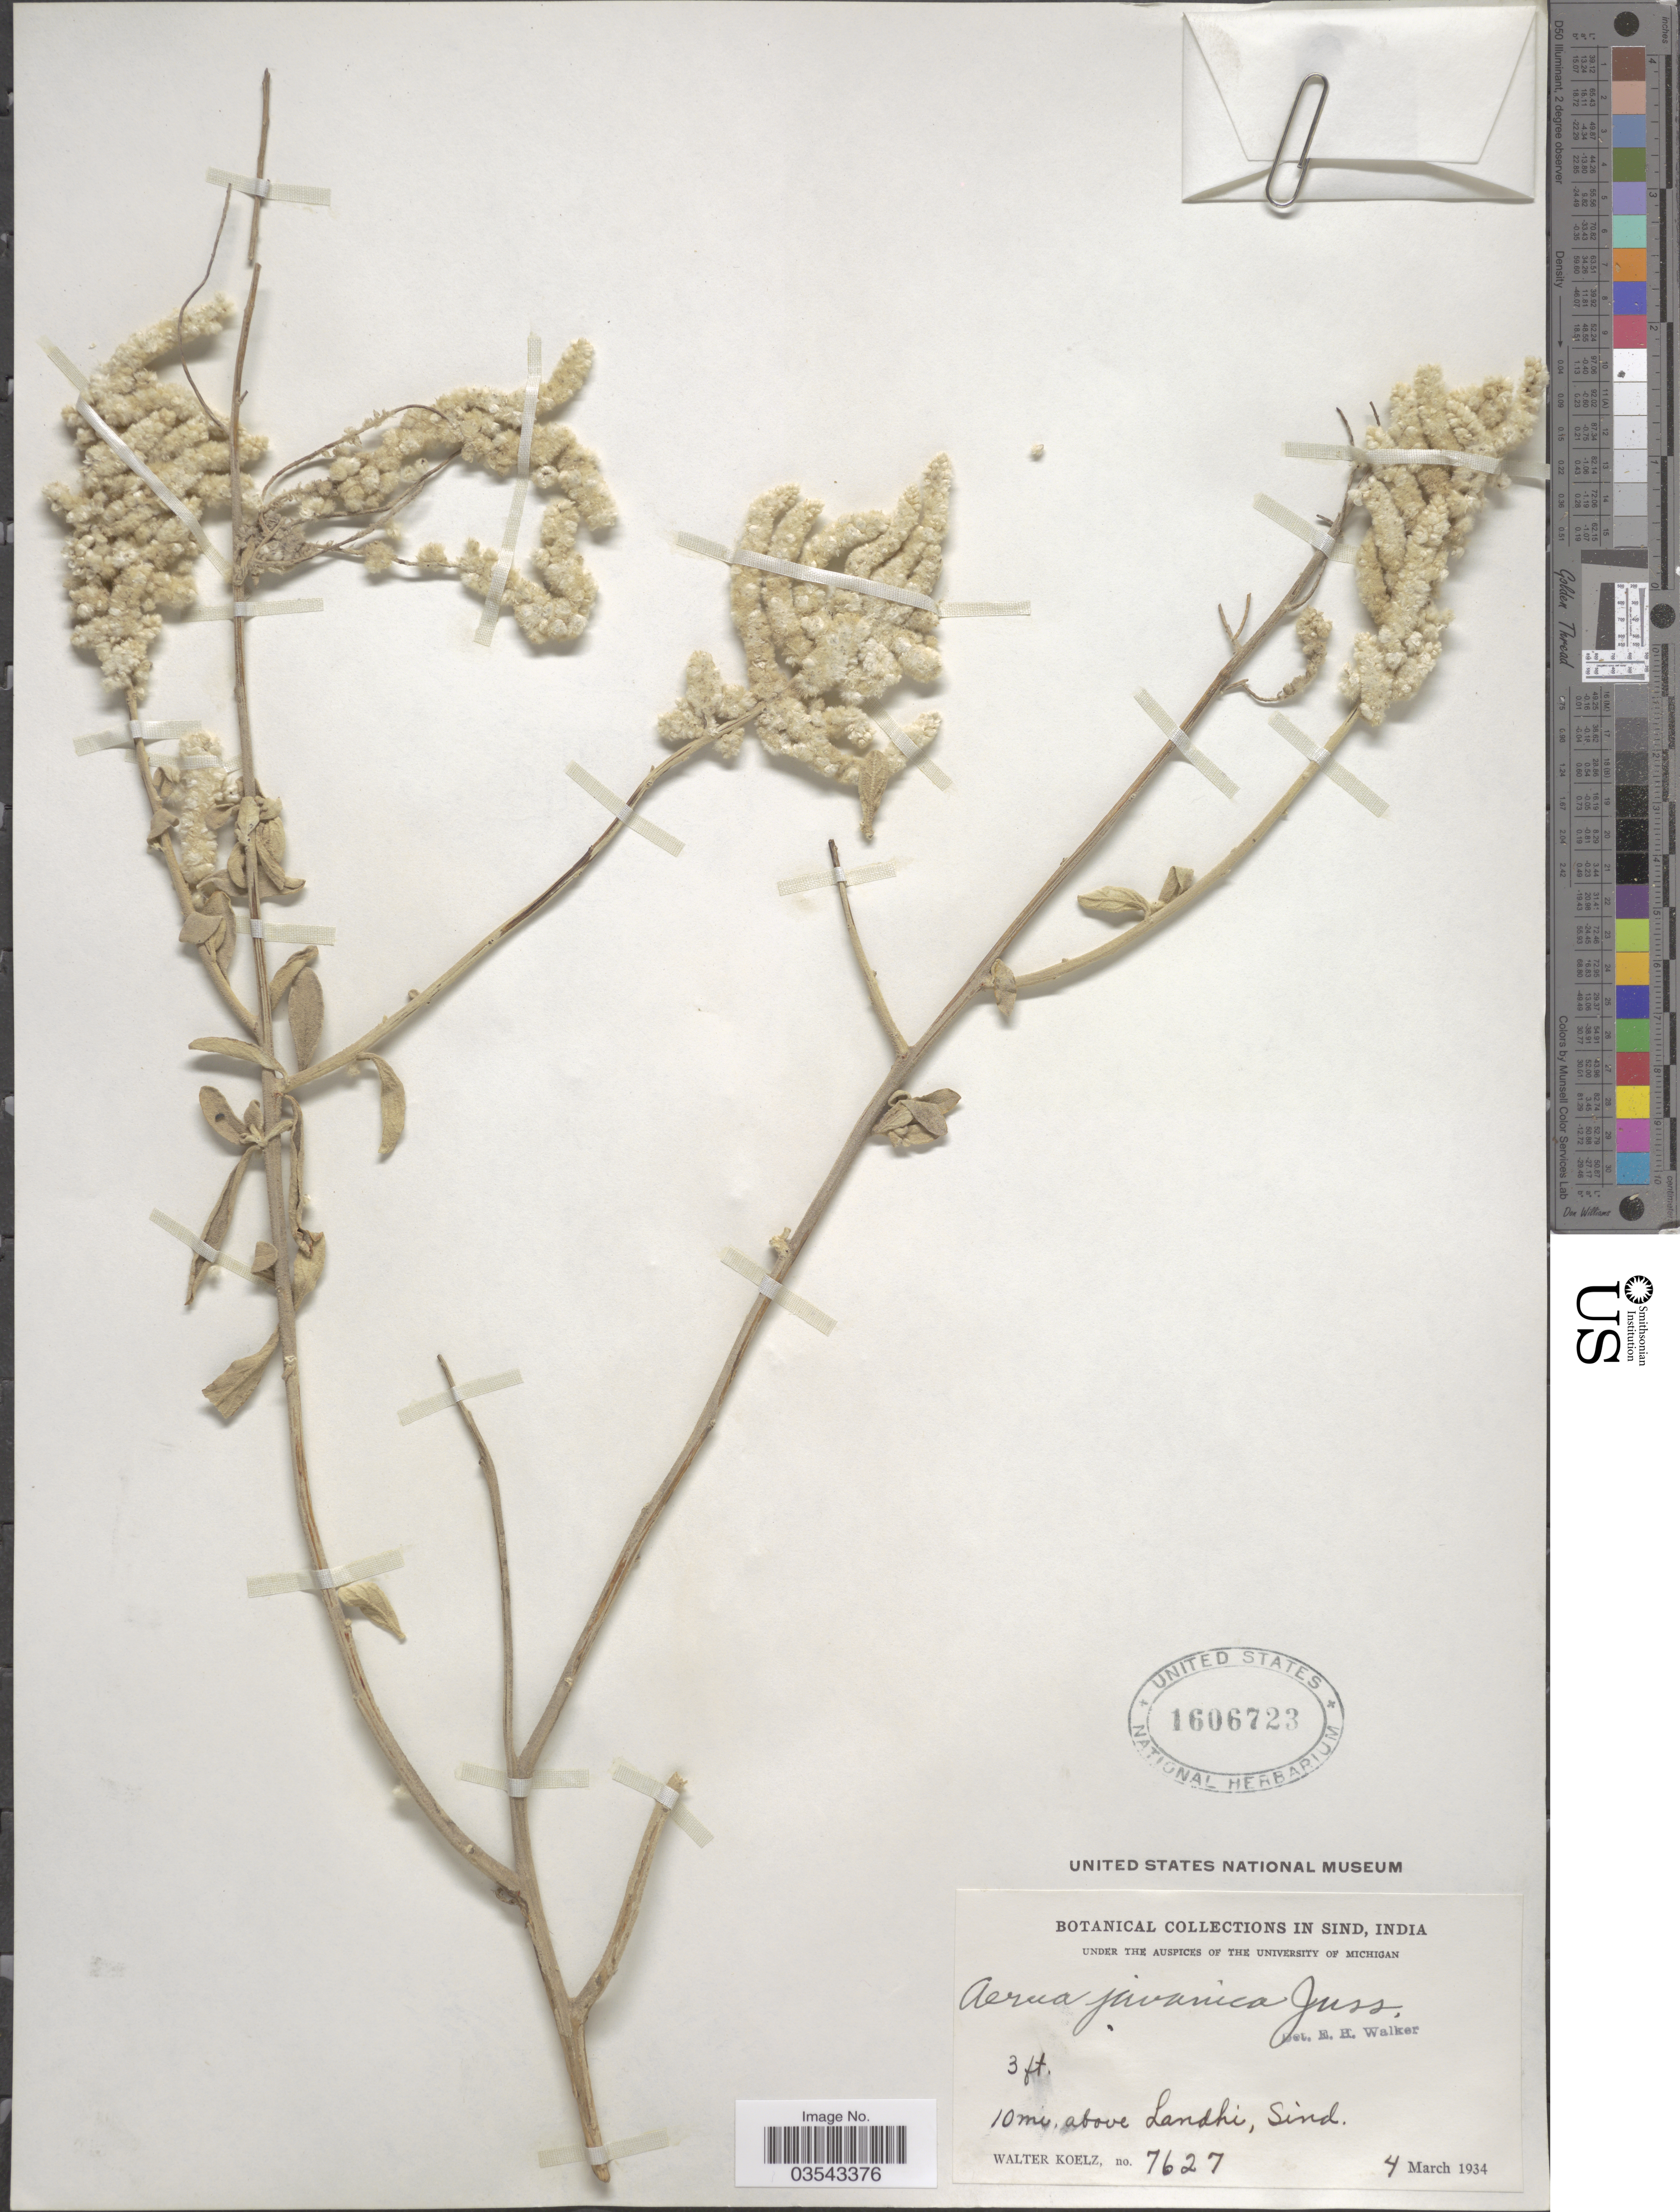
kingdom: Plantae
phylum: Tracheophyta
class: Magnoliopsida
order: Caryophyllales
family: Amaranthaceae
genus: Aerva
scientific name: Aerva javanica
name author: (Burm. f.) Juss. ex Schult.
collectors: W. N. Koelz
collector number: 7627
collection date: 1934-03-04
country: Pakistan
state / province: Sindh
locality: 10 mi. above Landhi, Sind.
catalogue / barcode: US 1606723